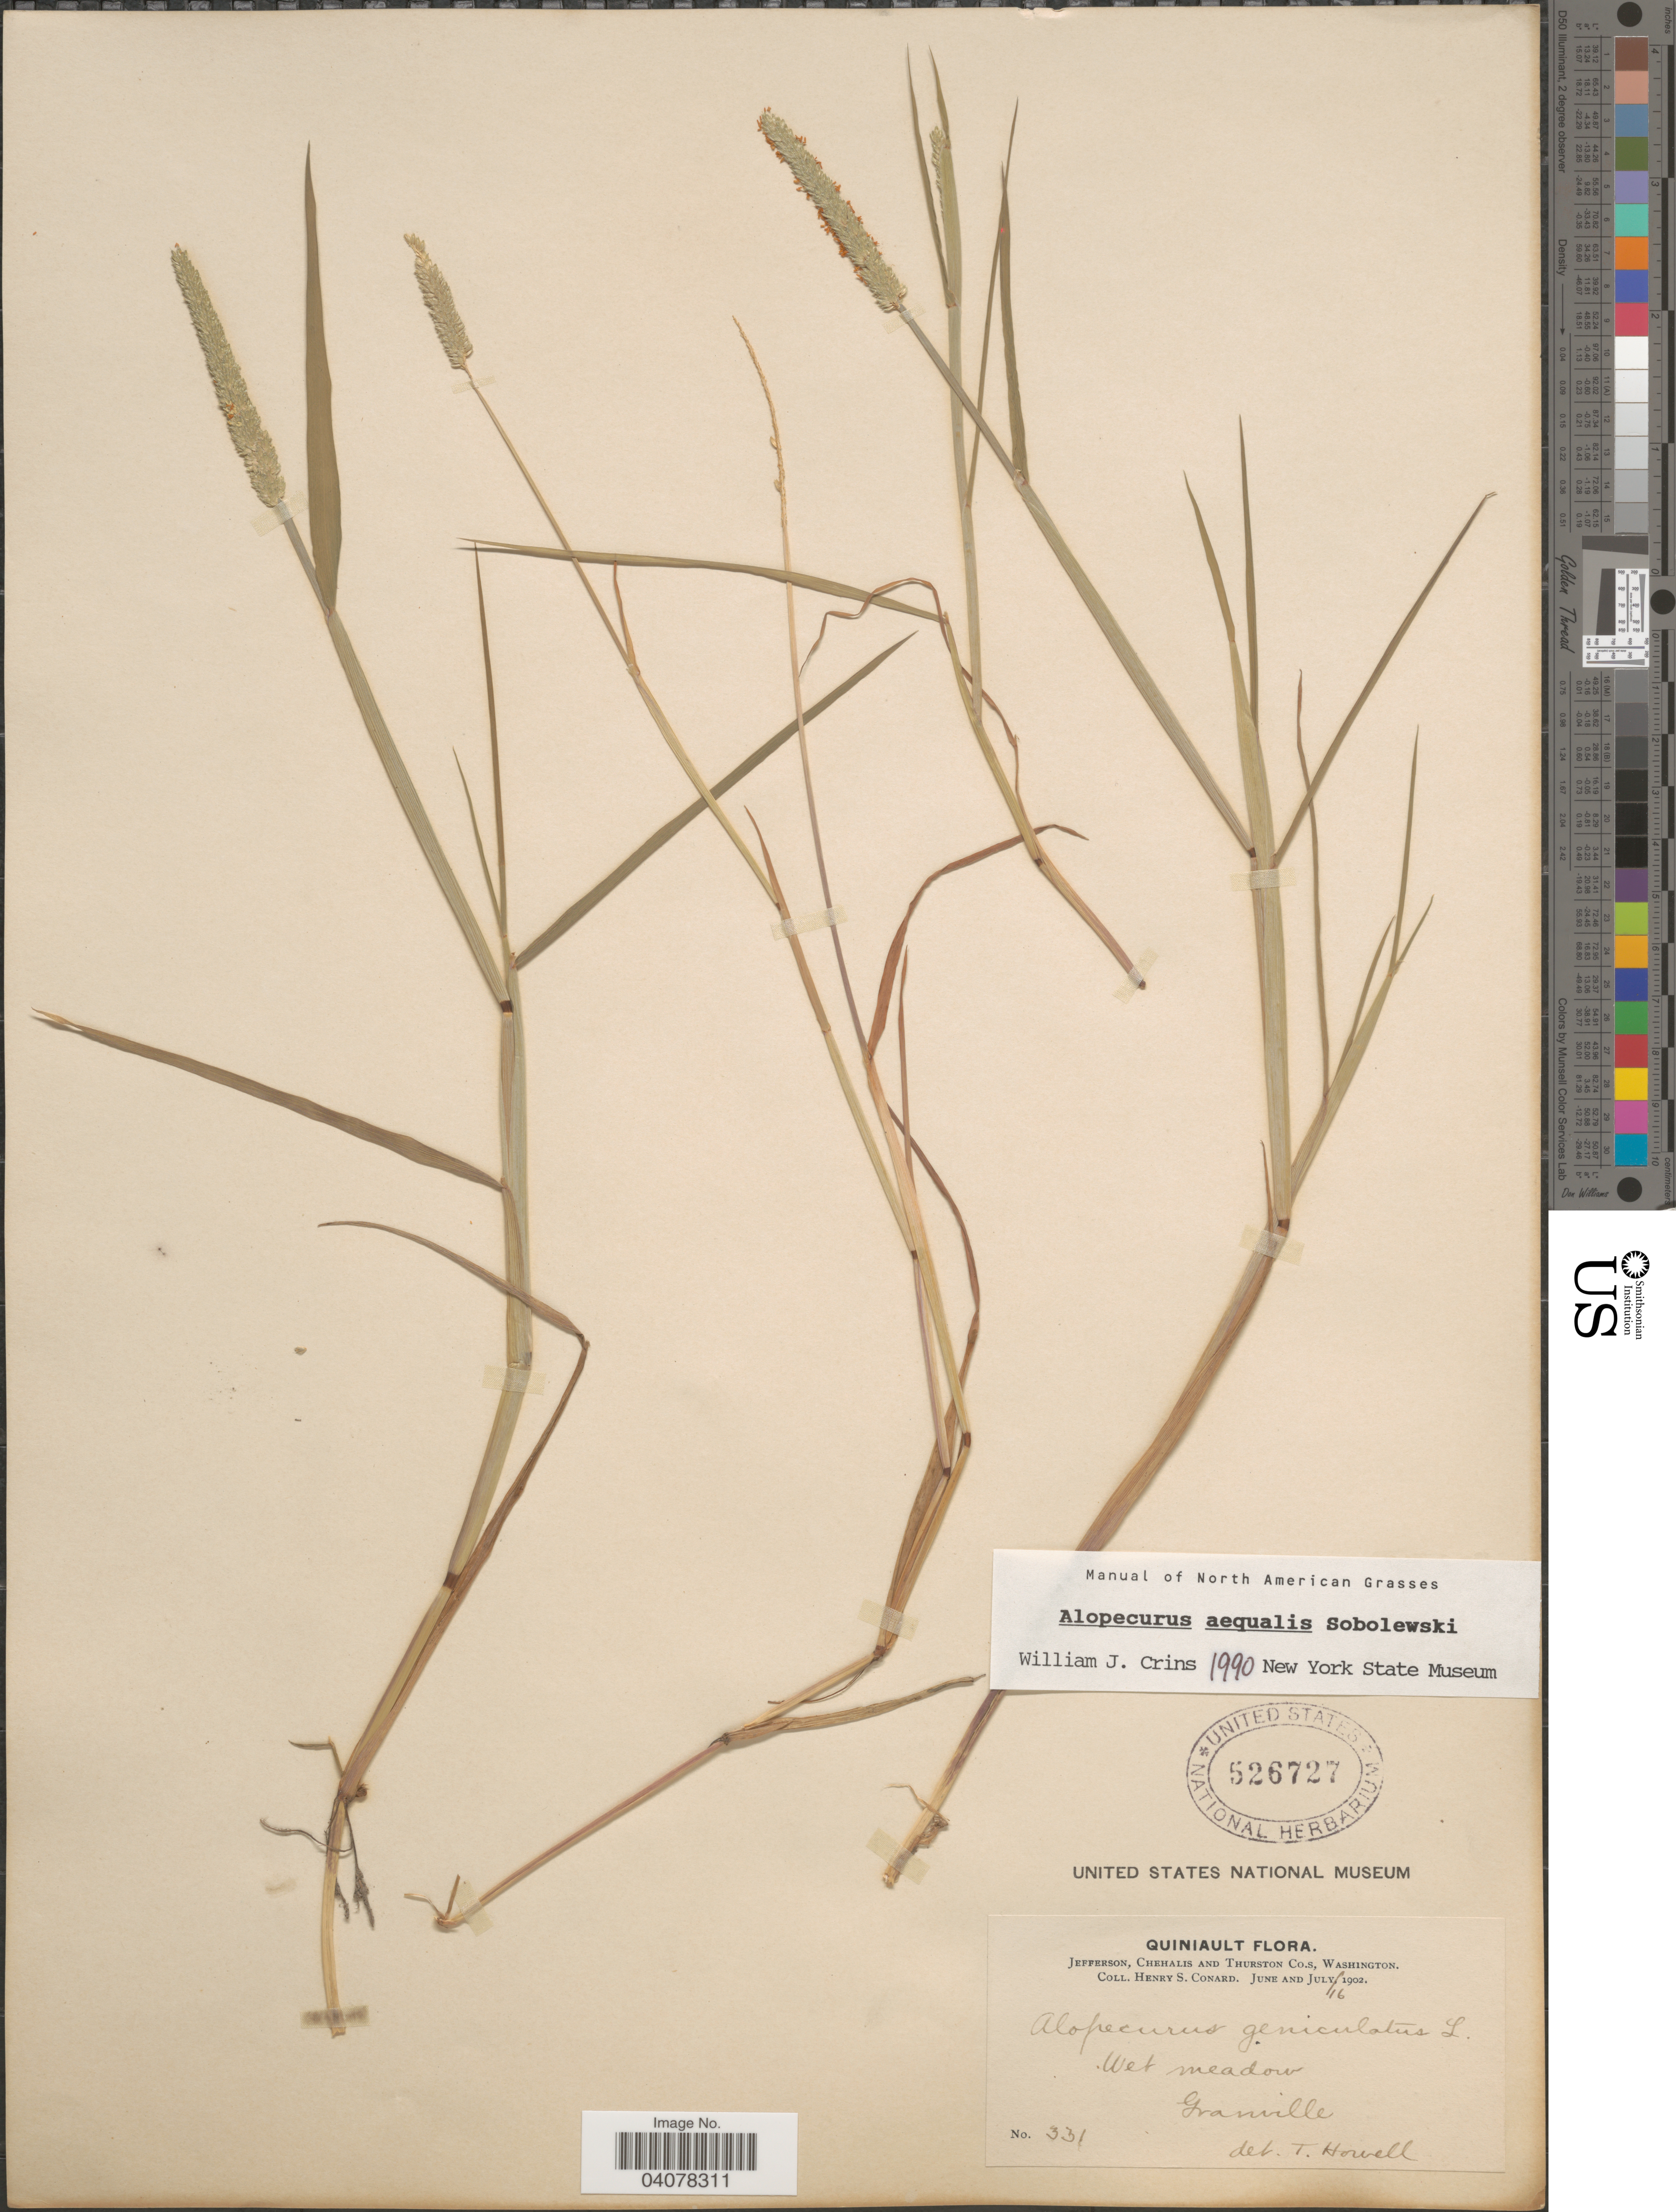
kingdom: Plantae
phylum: Tracheophyta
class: Liliopsida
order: Poales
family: Poaceae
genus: Alopecurus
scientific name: Alopecurus aequalis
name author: Sobol.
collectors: H. S. Conard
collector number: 331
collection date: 1902-07-16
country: United States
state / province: Washington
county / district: Thurston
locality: Quiniault. Jefferson, Chehalis and Thurston Co.s. Wet meadow, Granville.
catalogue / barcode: US 526727